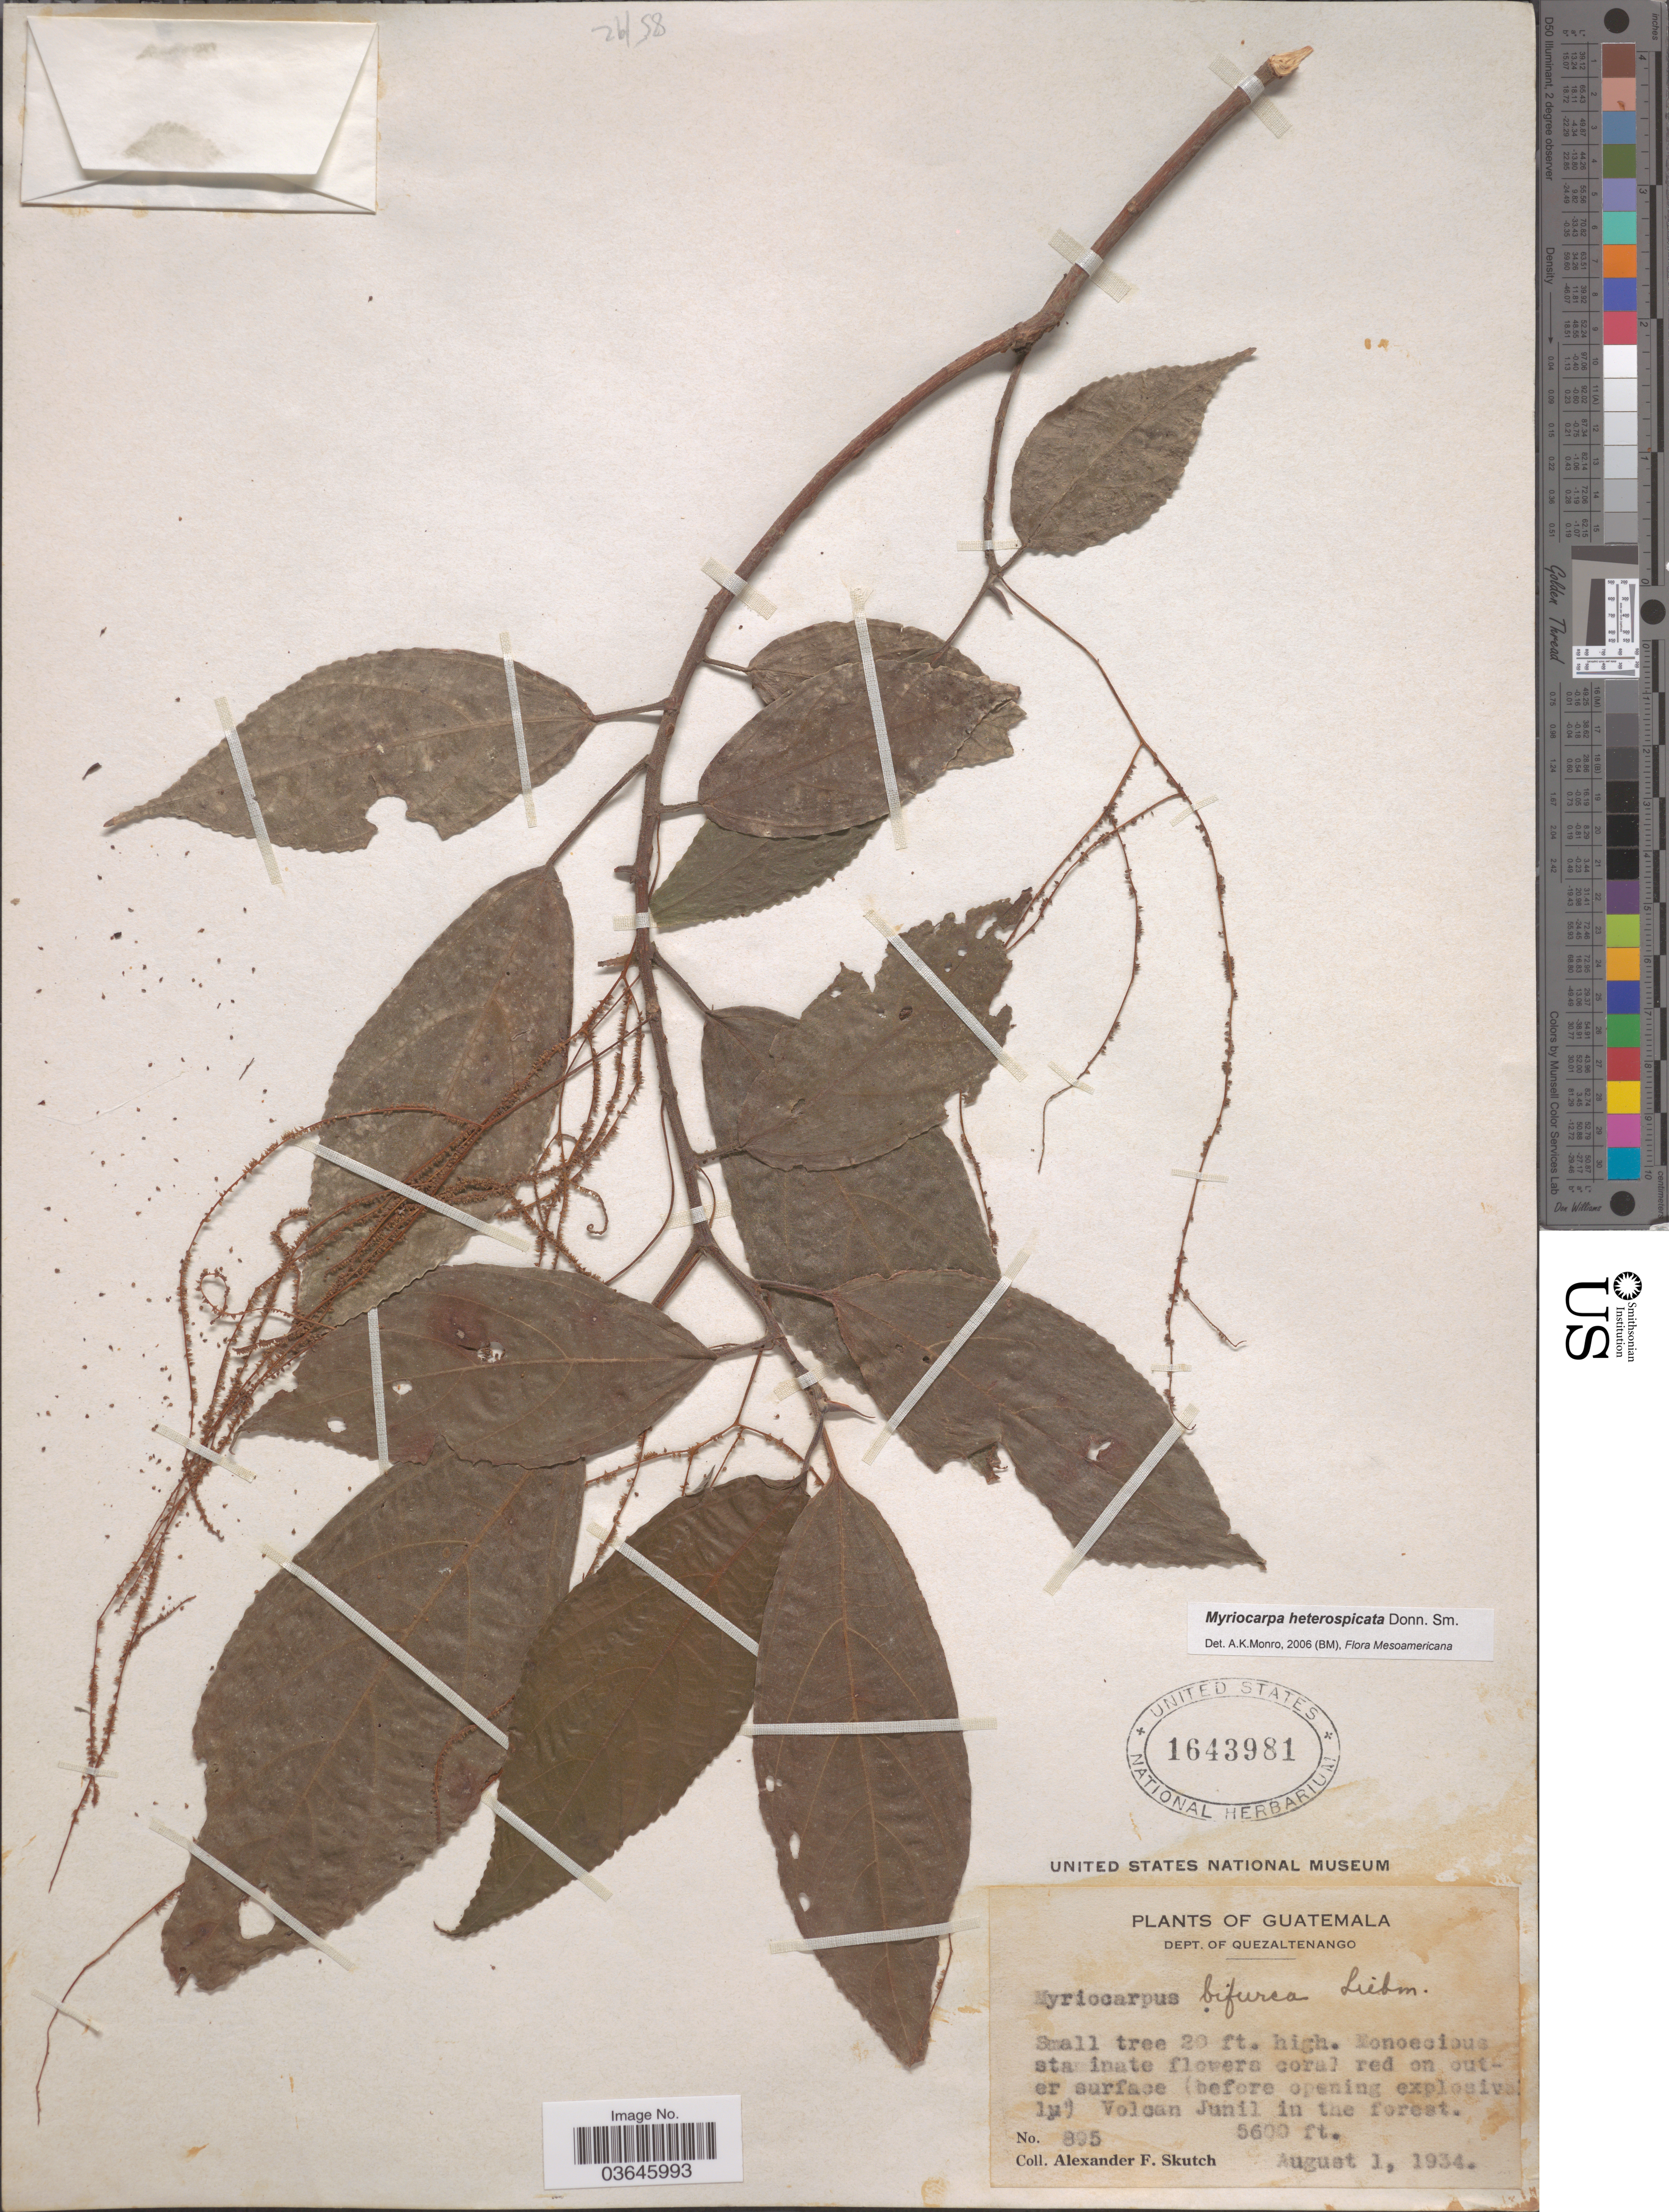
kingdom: Plantae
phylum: Tracheophyta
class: Magnoliopsida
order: Rosales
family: Urticaceae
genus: Myriocarpa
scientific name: Myriocarpa heterostachya Donn. Sm., nom. illeg.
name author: Donn. Sm.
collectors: A. F. Skutch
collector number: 895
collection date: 1934-08-01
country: Guatemala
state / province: Quetzaltenango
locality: Dept. of Quezaltenango. Volcan Junil in the forest.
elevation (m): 1707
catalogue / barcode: US 1643981